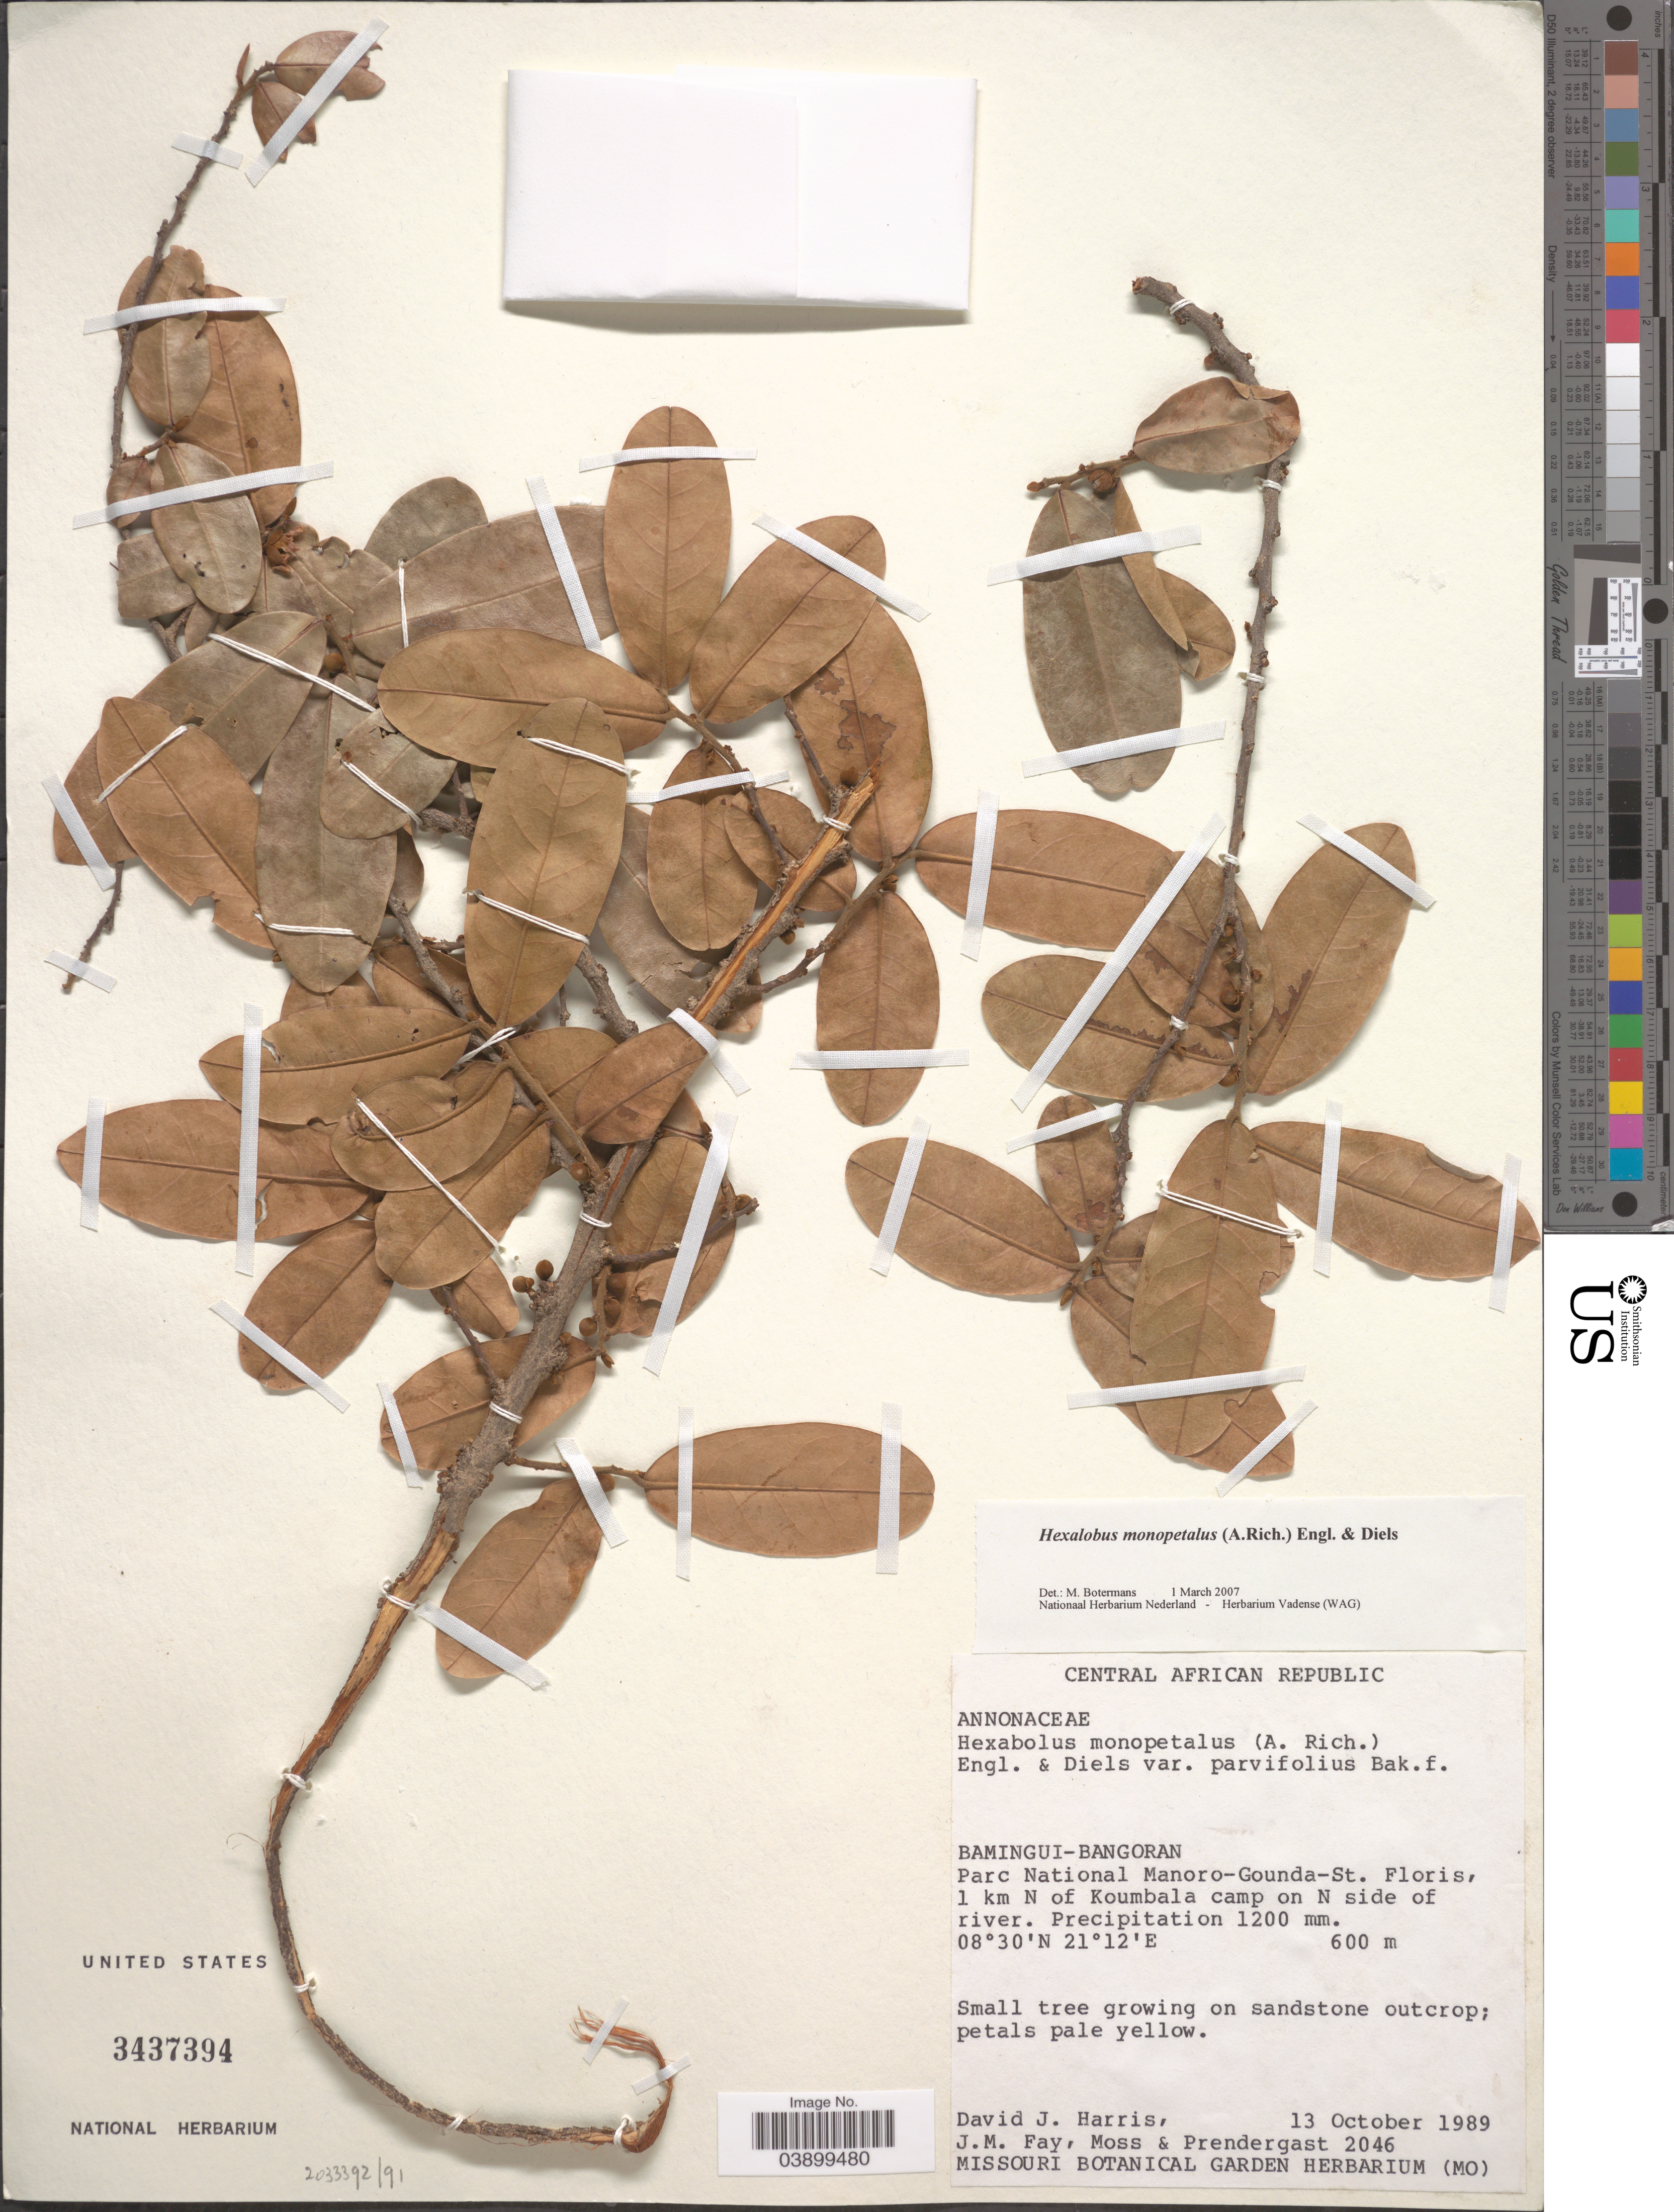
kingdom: Plantae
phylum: Tracheophyta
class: Magnoliopsida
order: Magnoliales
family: Annonaceae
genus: Hexalobus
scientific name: Hexalobus monopetalus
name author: (A. Rich.) Engl. & Diels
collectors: D. J. Harris, J. M. Fay, M. B. Moss & Prendergast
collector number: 2046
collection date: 1989-10-13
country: Central African Republic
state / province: Bamingui-Bangoran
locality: Parc National Manoro-Gounda-St. Floris, 1 km N of Koumbala camp on N side of river.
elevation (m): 600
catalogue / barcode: US 3437394